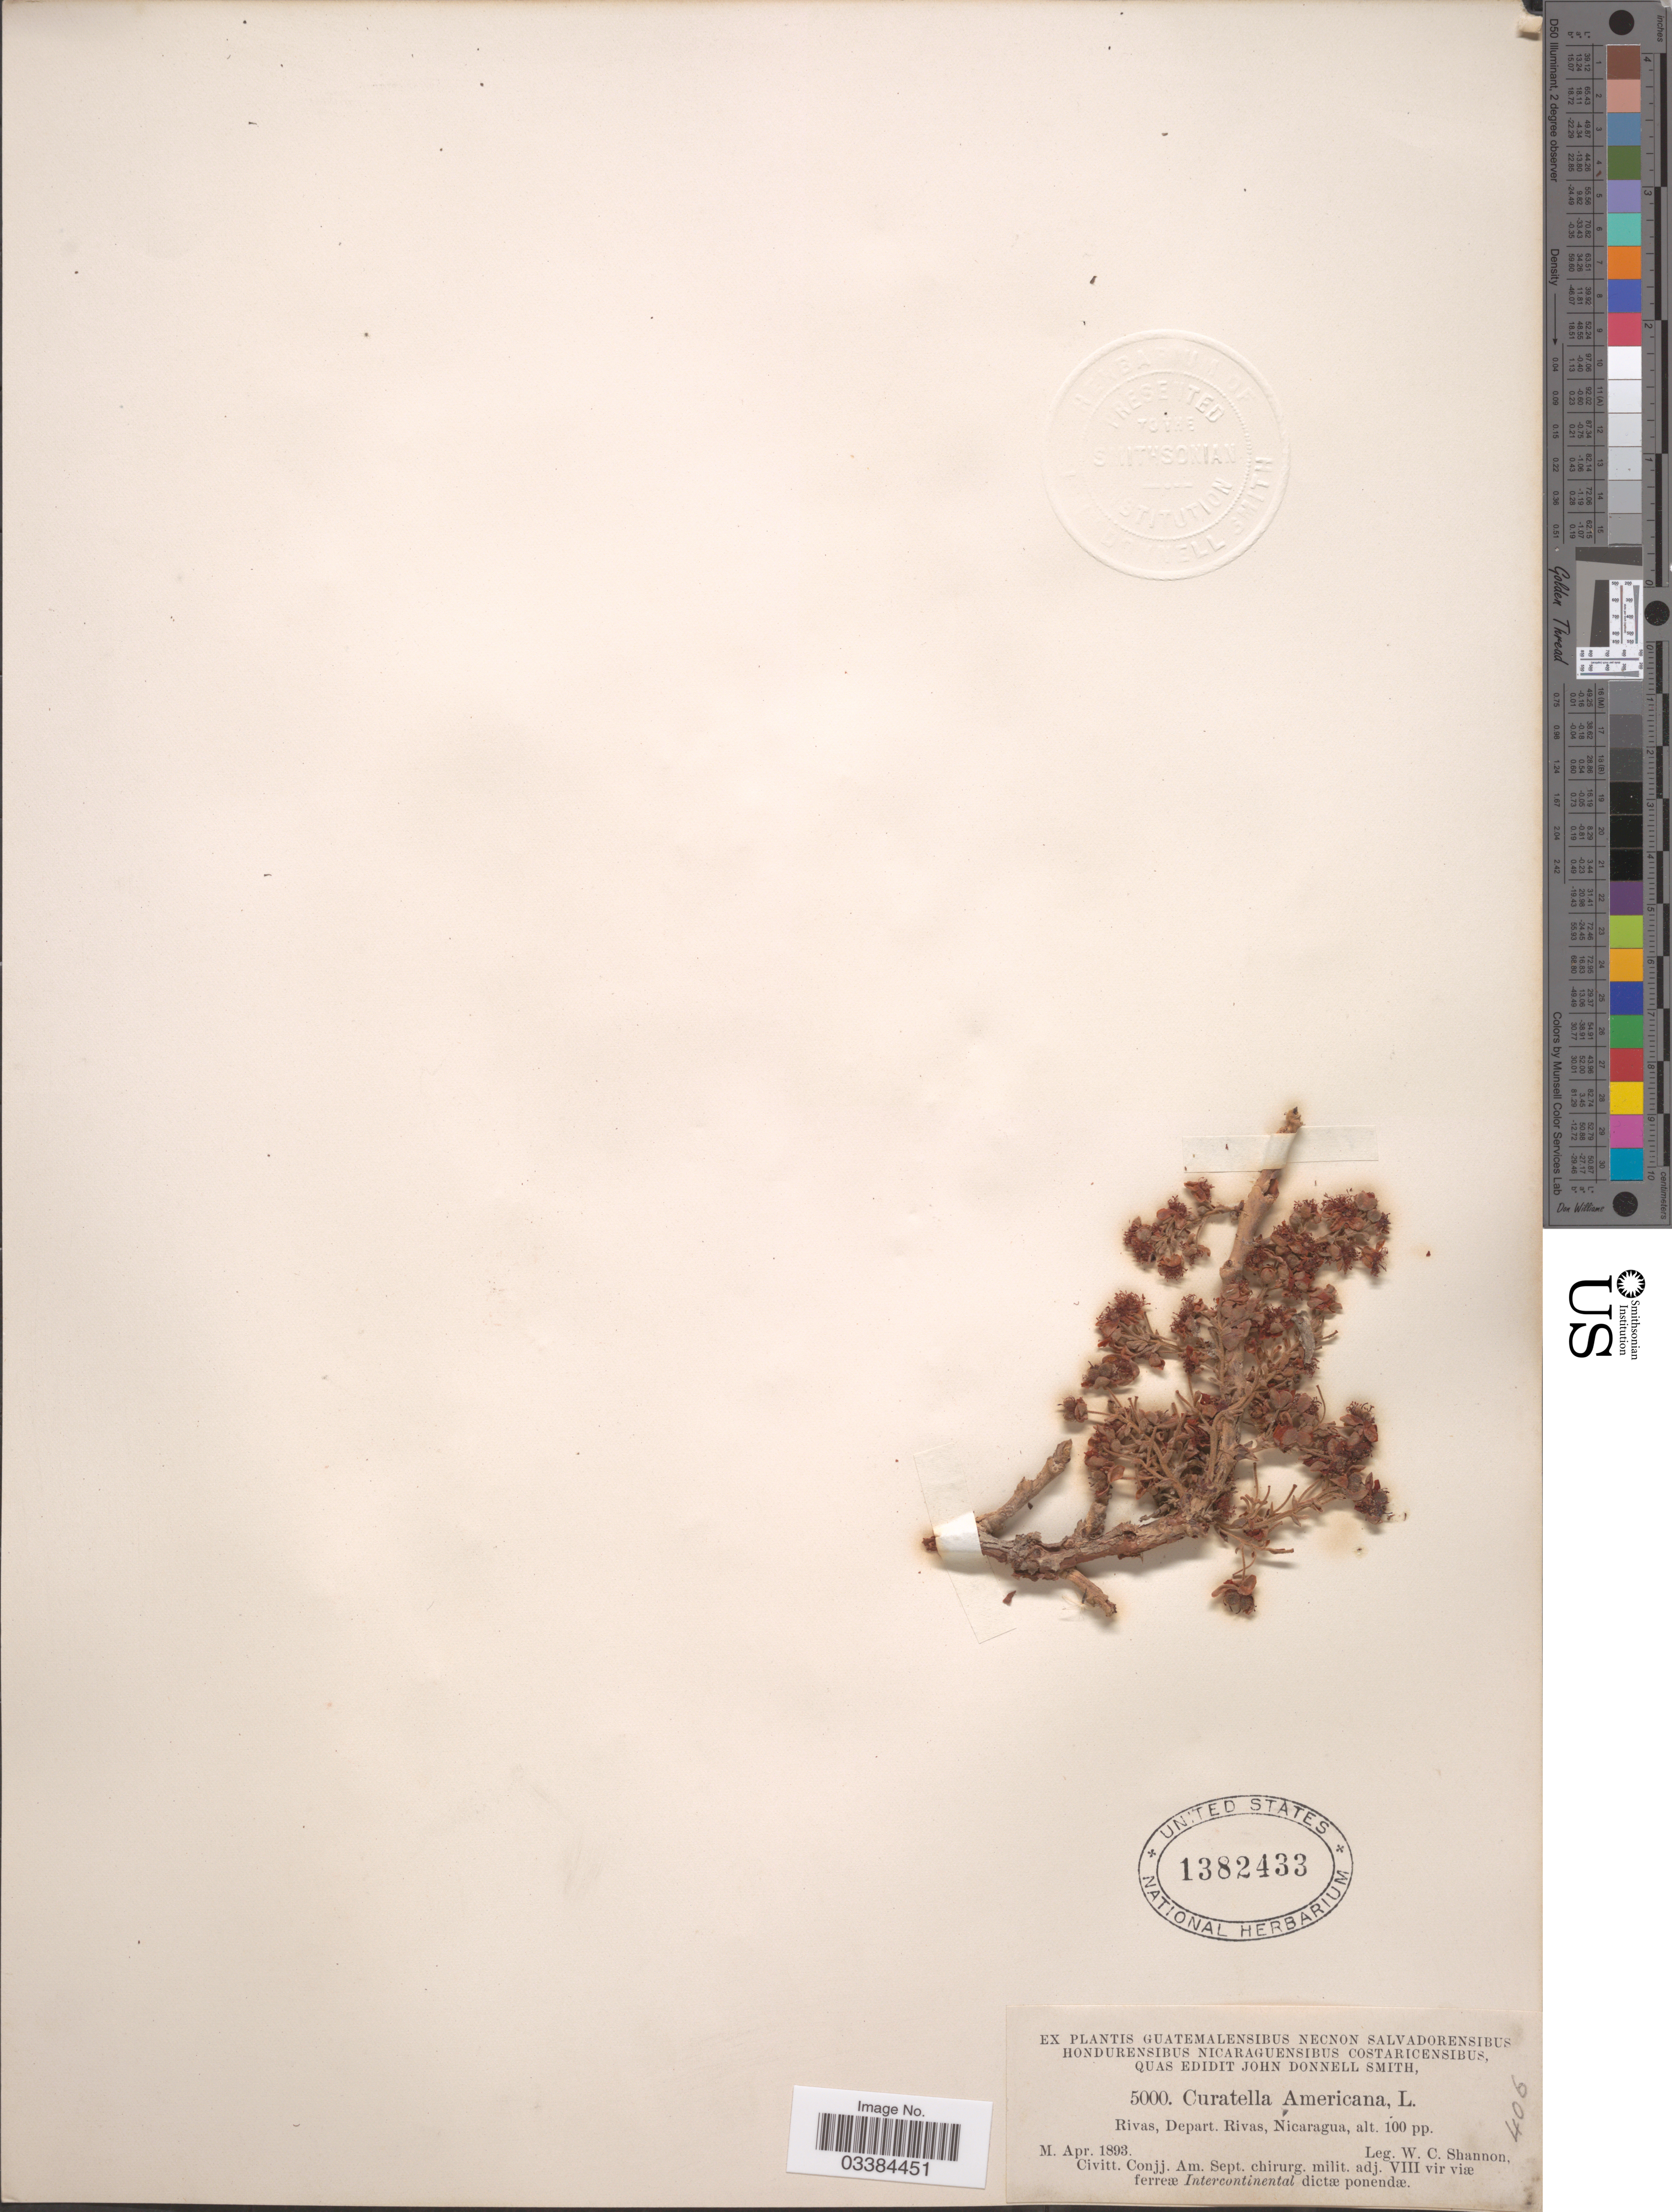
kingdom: Plantae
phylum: Tracheophyta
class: Magnoliopsida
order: Dilleniales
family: Dilleniaceae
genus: Curatella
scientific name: Curatella americana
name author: L.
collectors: W. C. Shannon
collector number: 5000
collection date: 1893-04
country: Nicaragua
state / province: Rivas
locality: Rivas, Depart. Rivas.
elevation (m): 30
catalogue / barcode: US 1382433